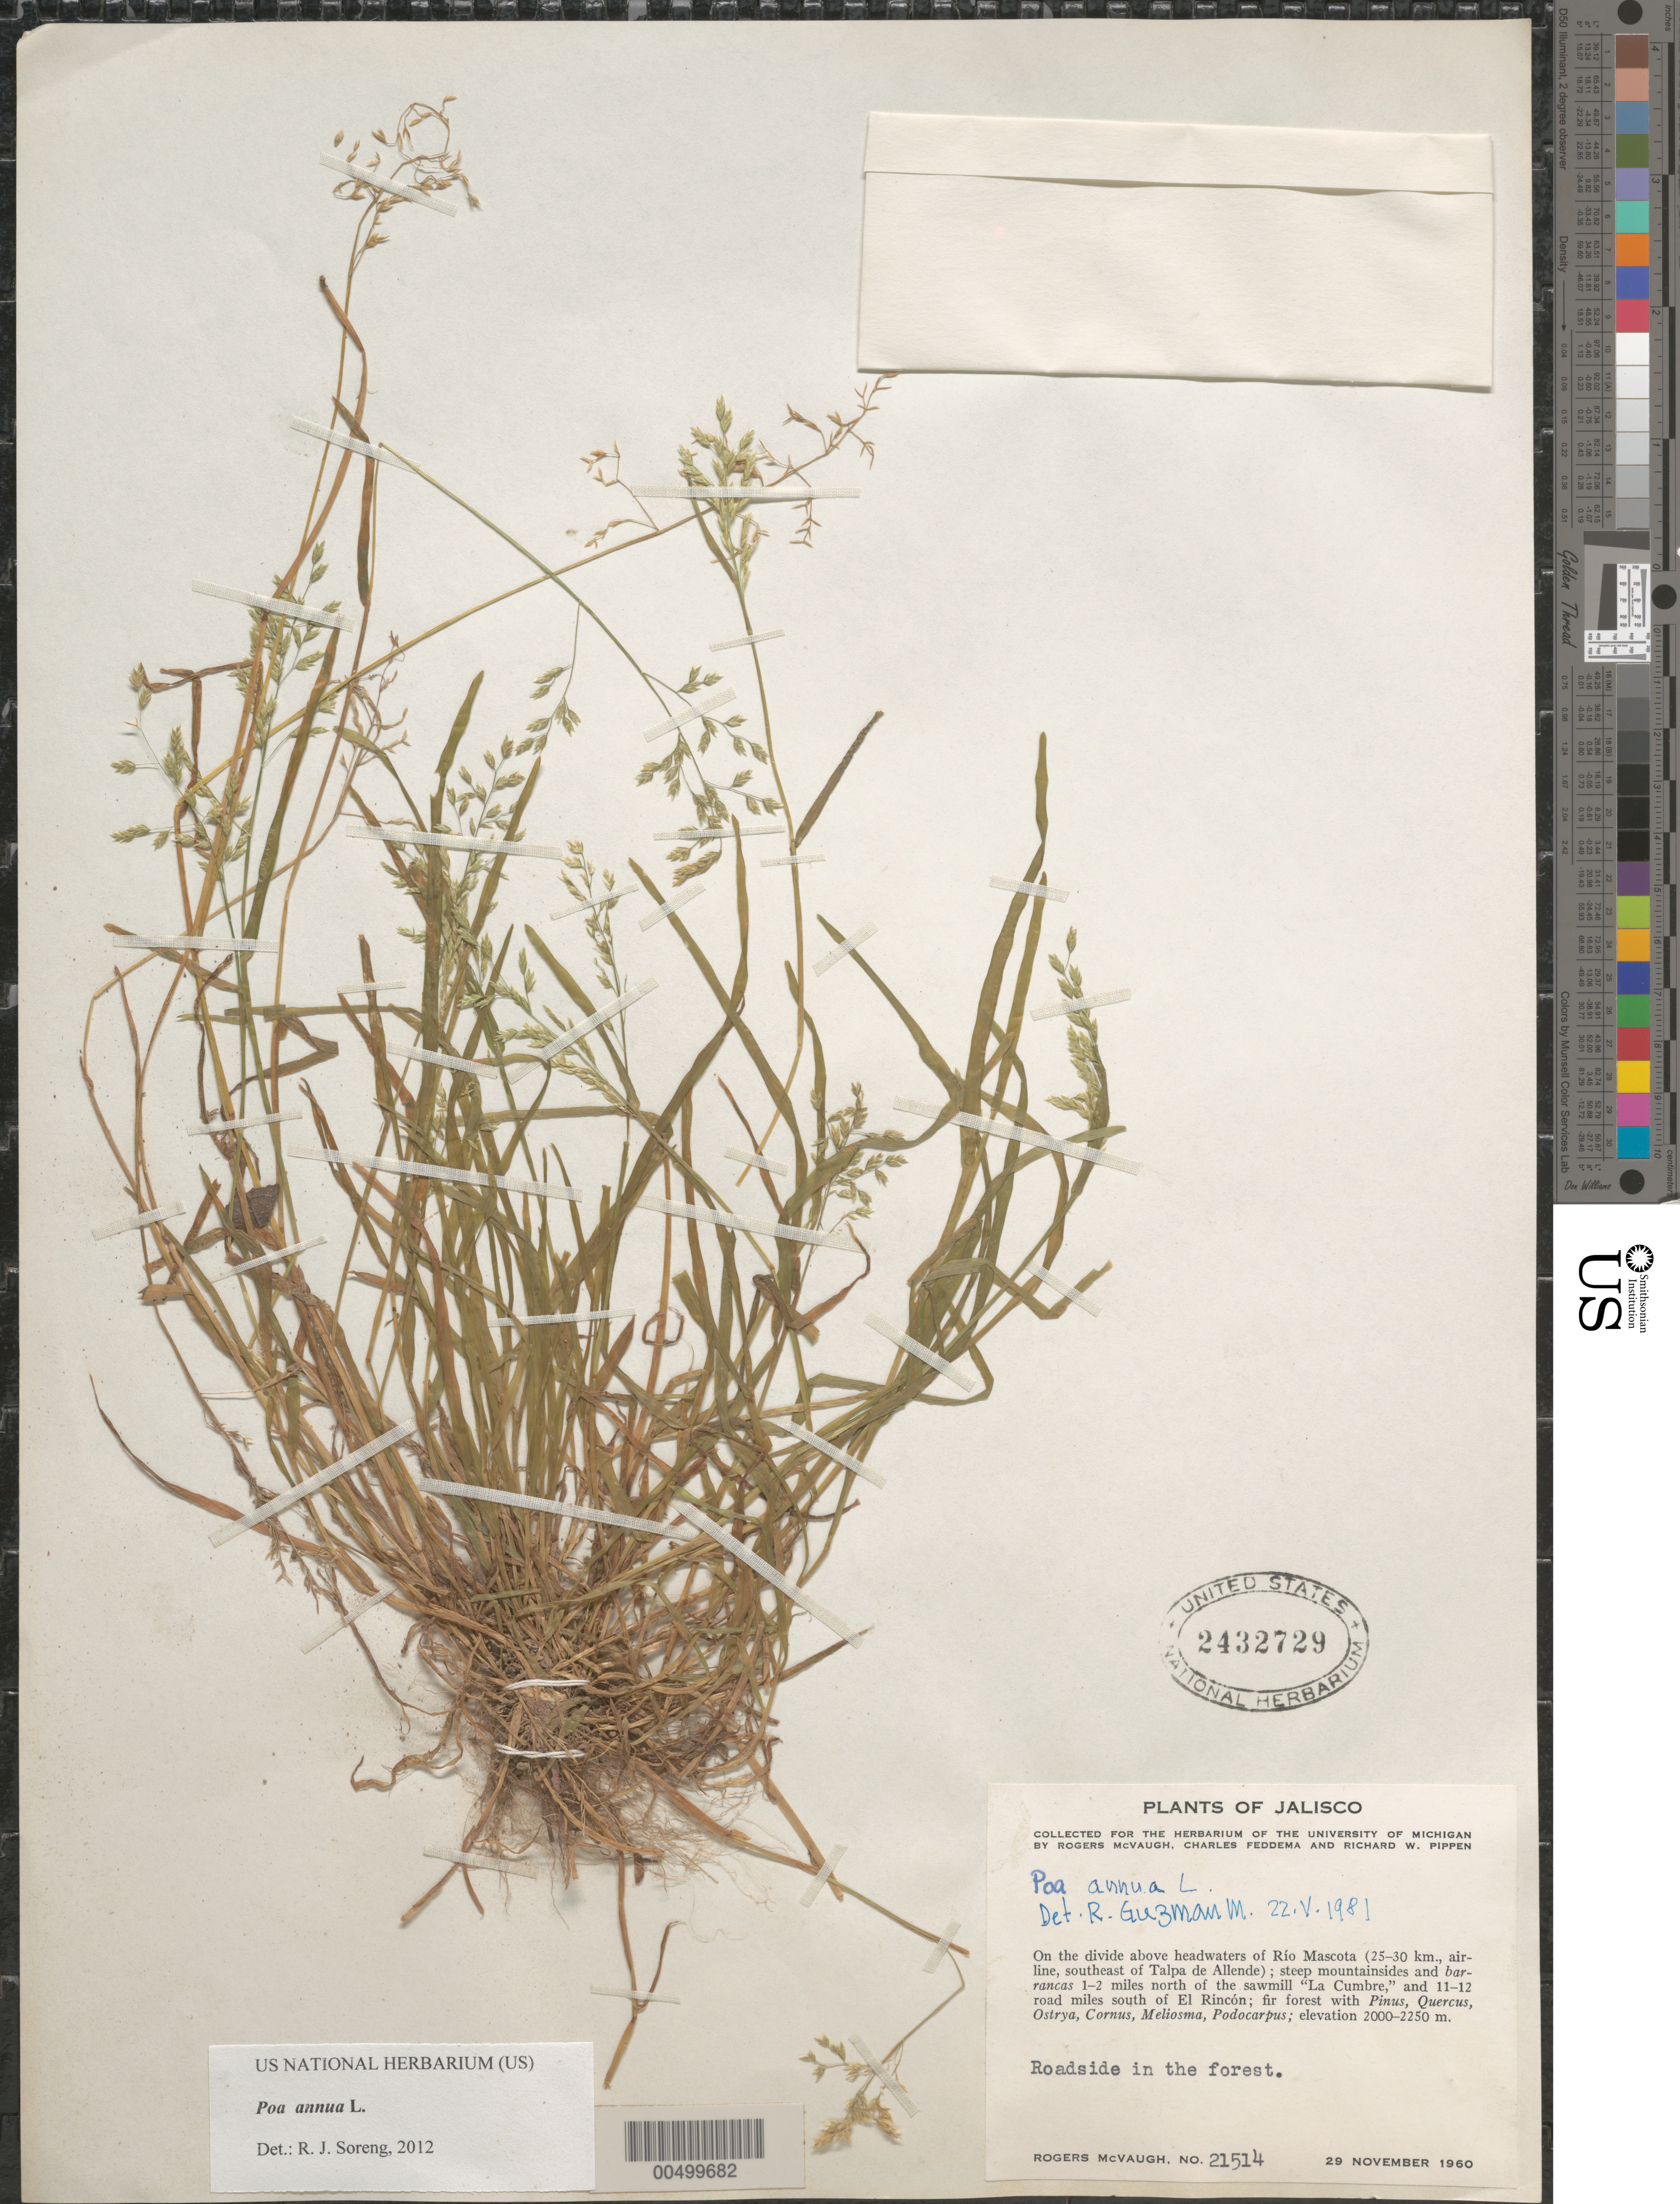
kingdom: Plantae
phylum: Tracheophyta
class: Liliopsida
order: Poales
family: Poaceae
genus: Poa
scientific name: Poa annua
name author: L.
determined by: Soreng, Robert J., Research Associate (BOT), Smithsonian Institution - National Museum of Natural History (UNITED STATES)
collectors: R. McVaugh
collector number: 21514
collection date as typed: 29 Nov 1960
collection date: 1960-11-29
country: Mexico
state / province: Jalisco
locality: Above hdwaters of R¡o Maxcota (25-30 air km, SE of Talpa de Allende), 11-12 rd mi S of El Rinc¢n, 1-2 mi N of La Cumbre, the ...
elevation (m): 2000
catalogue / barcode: US 2432729